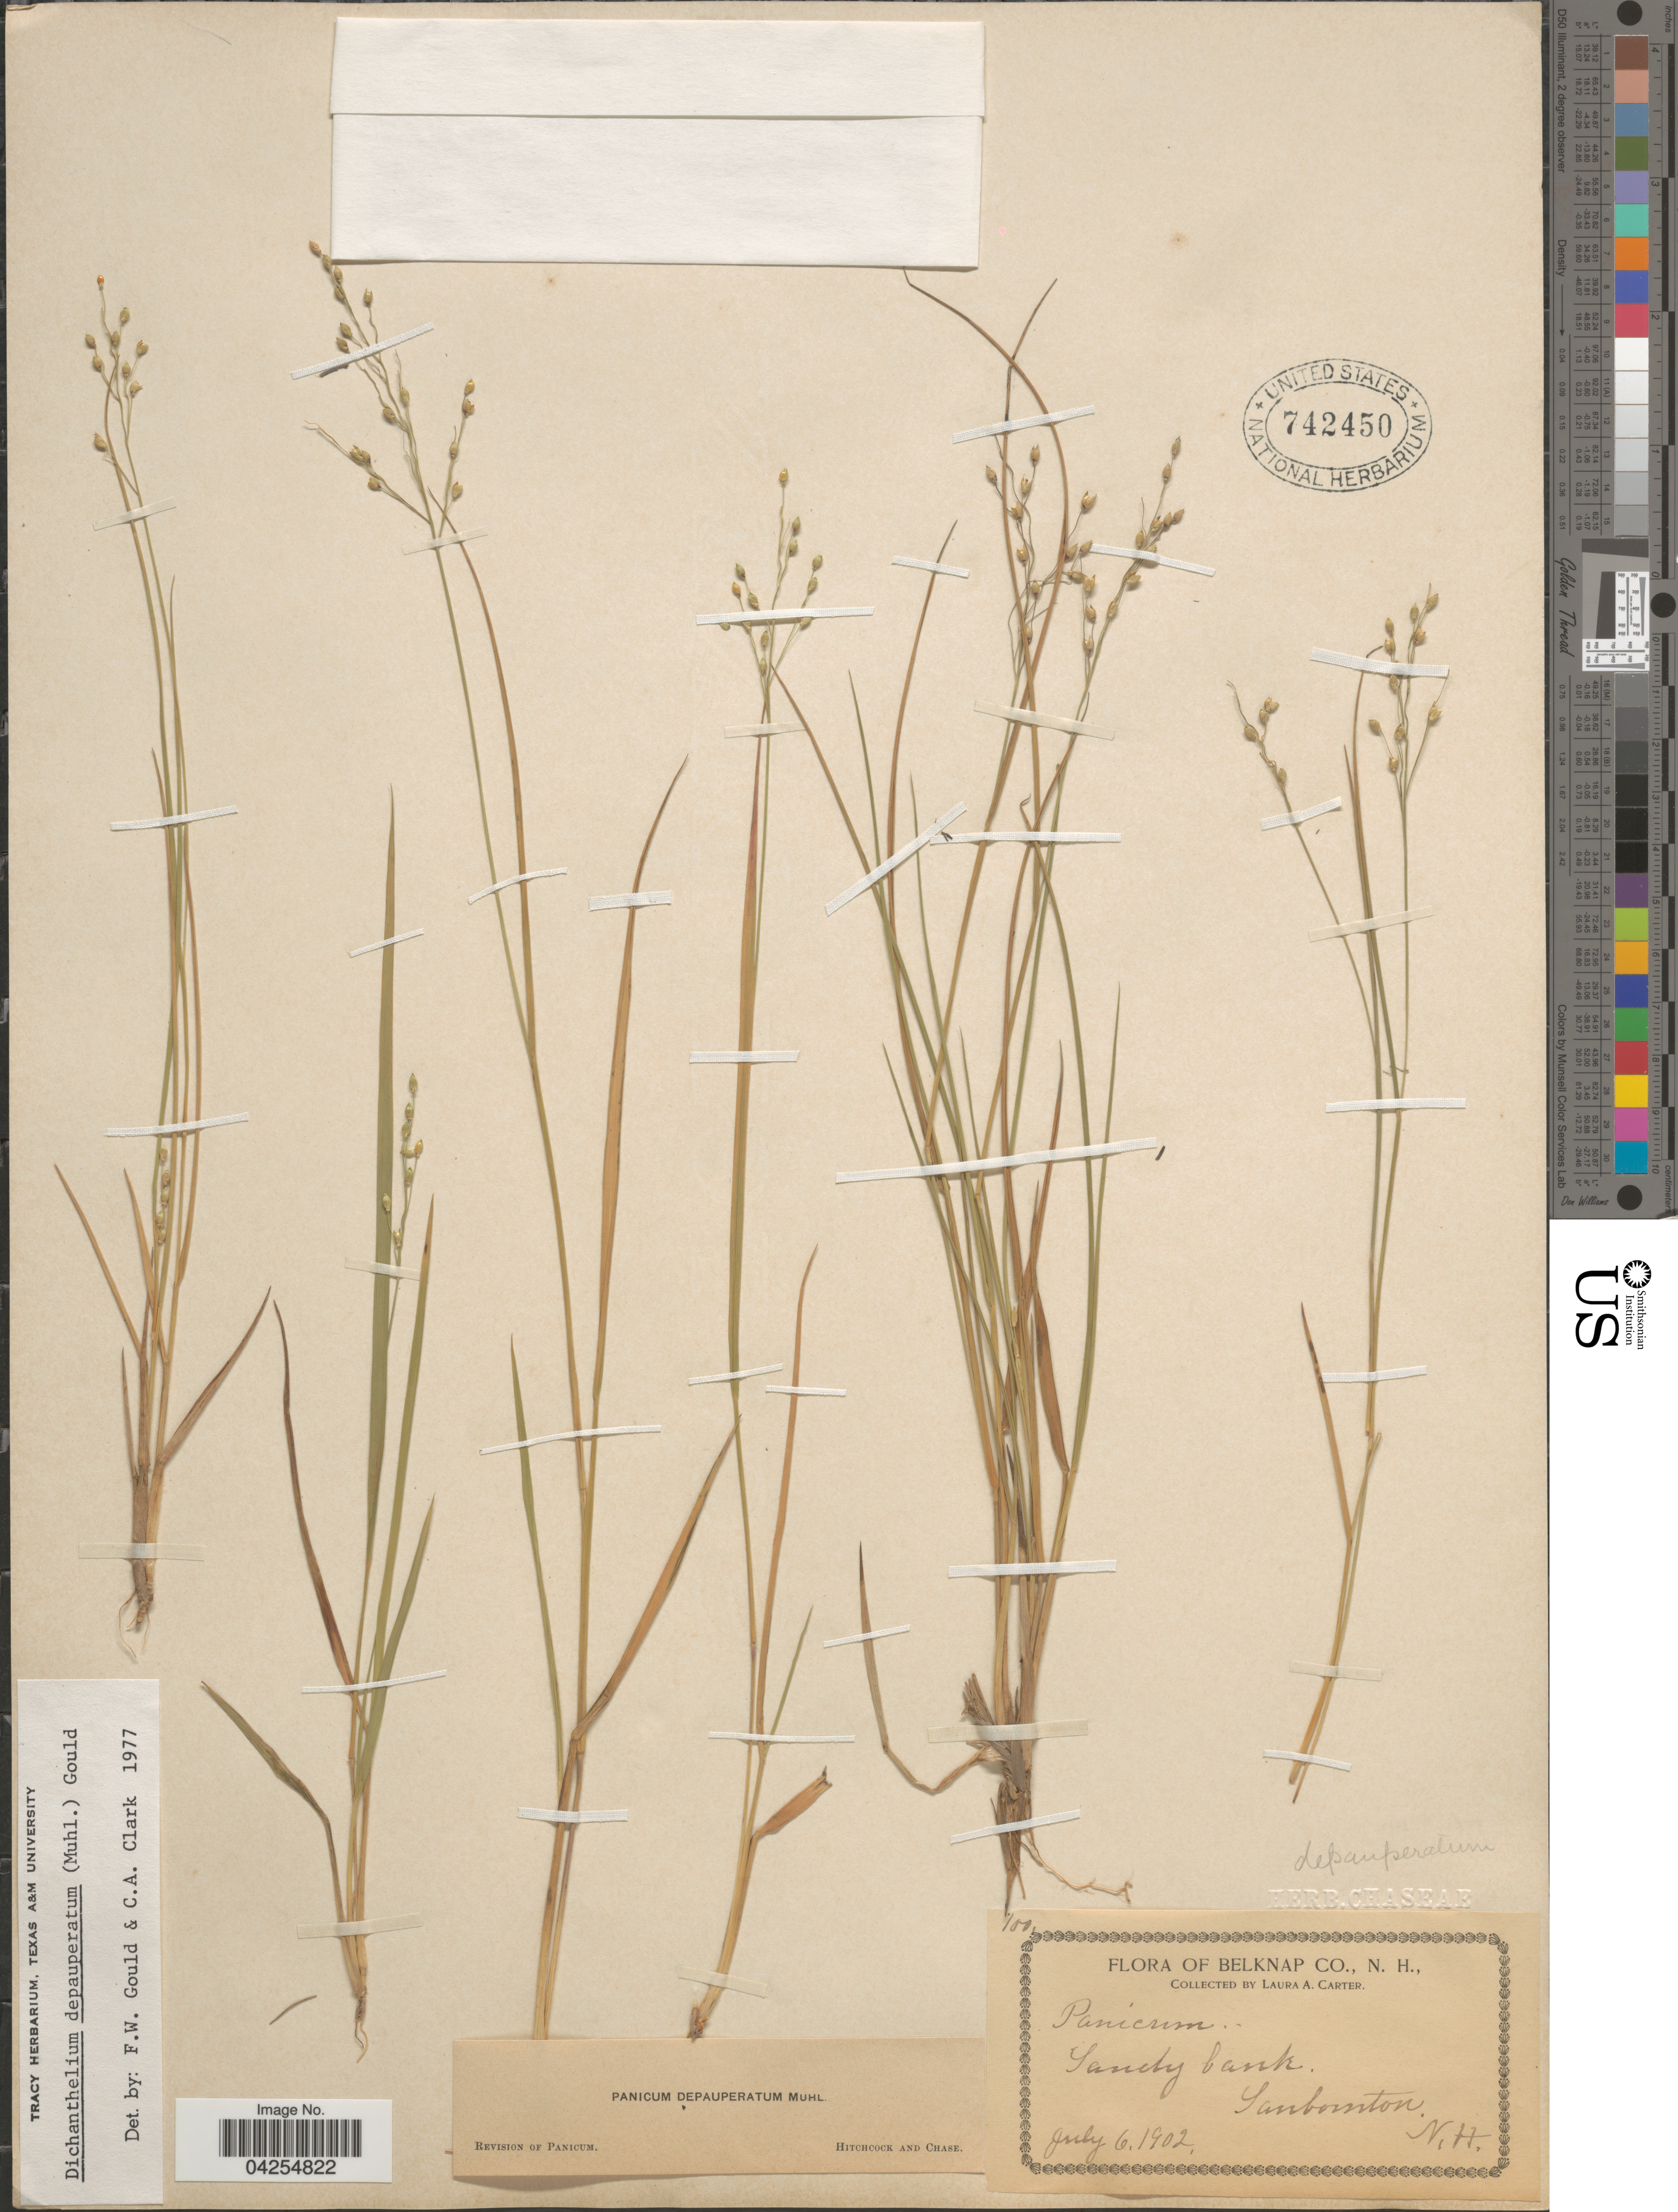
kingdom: Plantae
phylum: Tracheophyta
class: Liliopsida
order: Poales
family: Poaceae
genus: Dichanthelium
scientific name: Dichanthelium depauperatum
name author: (Muhl.) Gould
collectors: L. Carter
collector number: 100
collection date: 1902-07-06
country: United States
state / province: New Hampshire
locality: Belknap Co. Sanbornton.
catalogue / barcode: US 742450